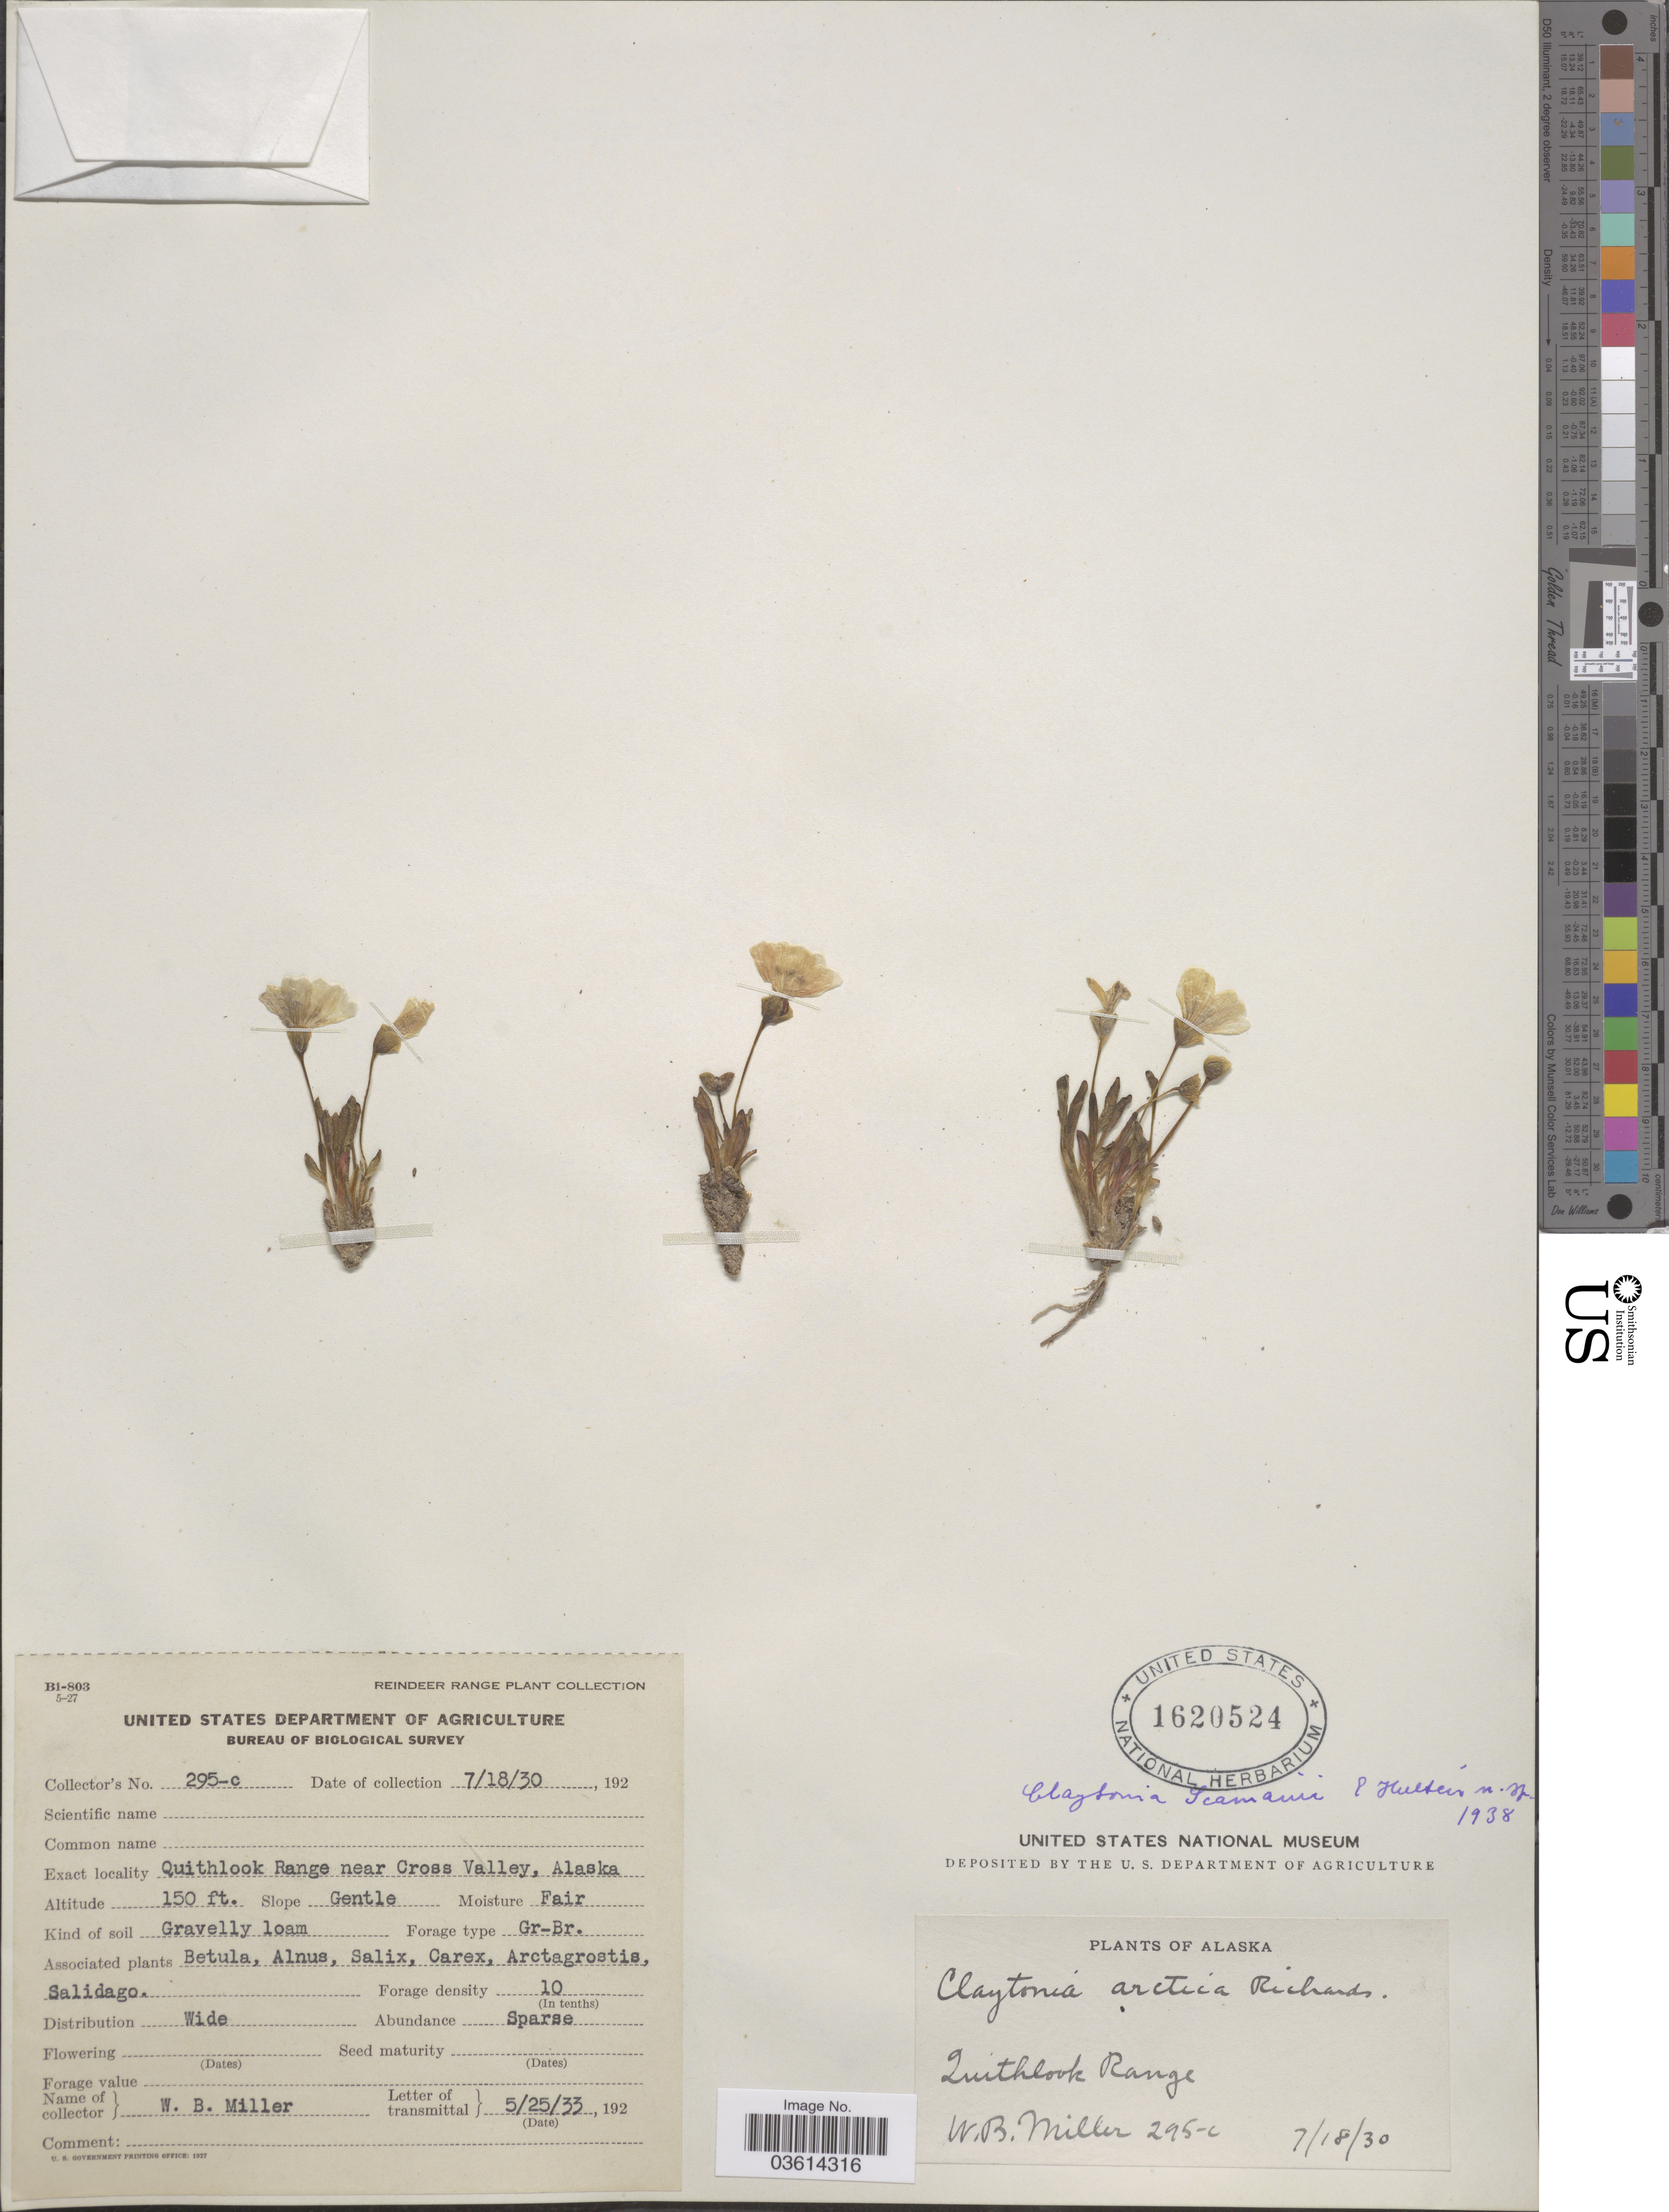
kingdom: Plantae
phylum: Tracheophyta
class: Magnoliopsida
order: Caryophyllales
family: Montiaceae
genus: Claytonia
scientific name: Claytonia arctica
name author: Adams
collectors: W. Miller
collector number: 295-c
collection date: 1930-07-18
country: United States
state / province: Alaska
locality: Quithlook Range near Cross Valley.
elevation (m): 46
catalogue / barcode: US 1620524